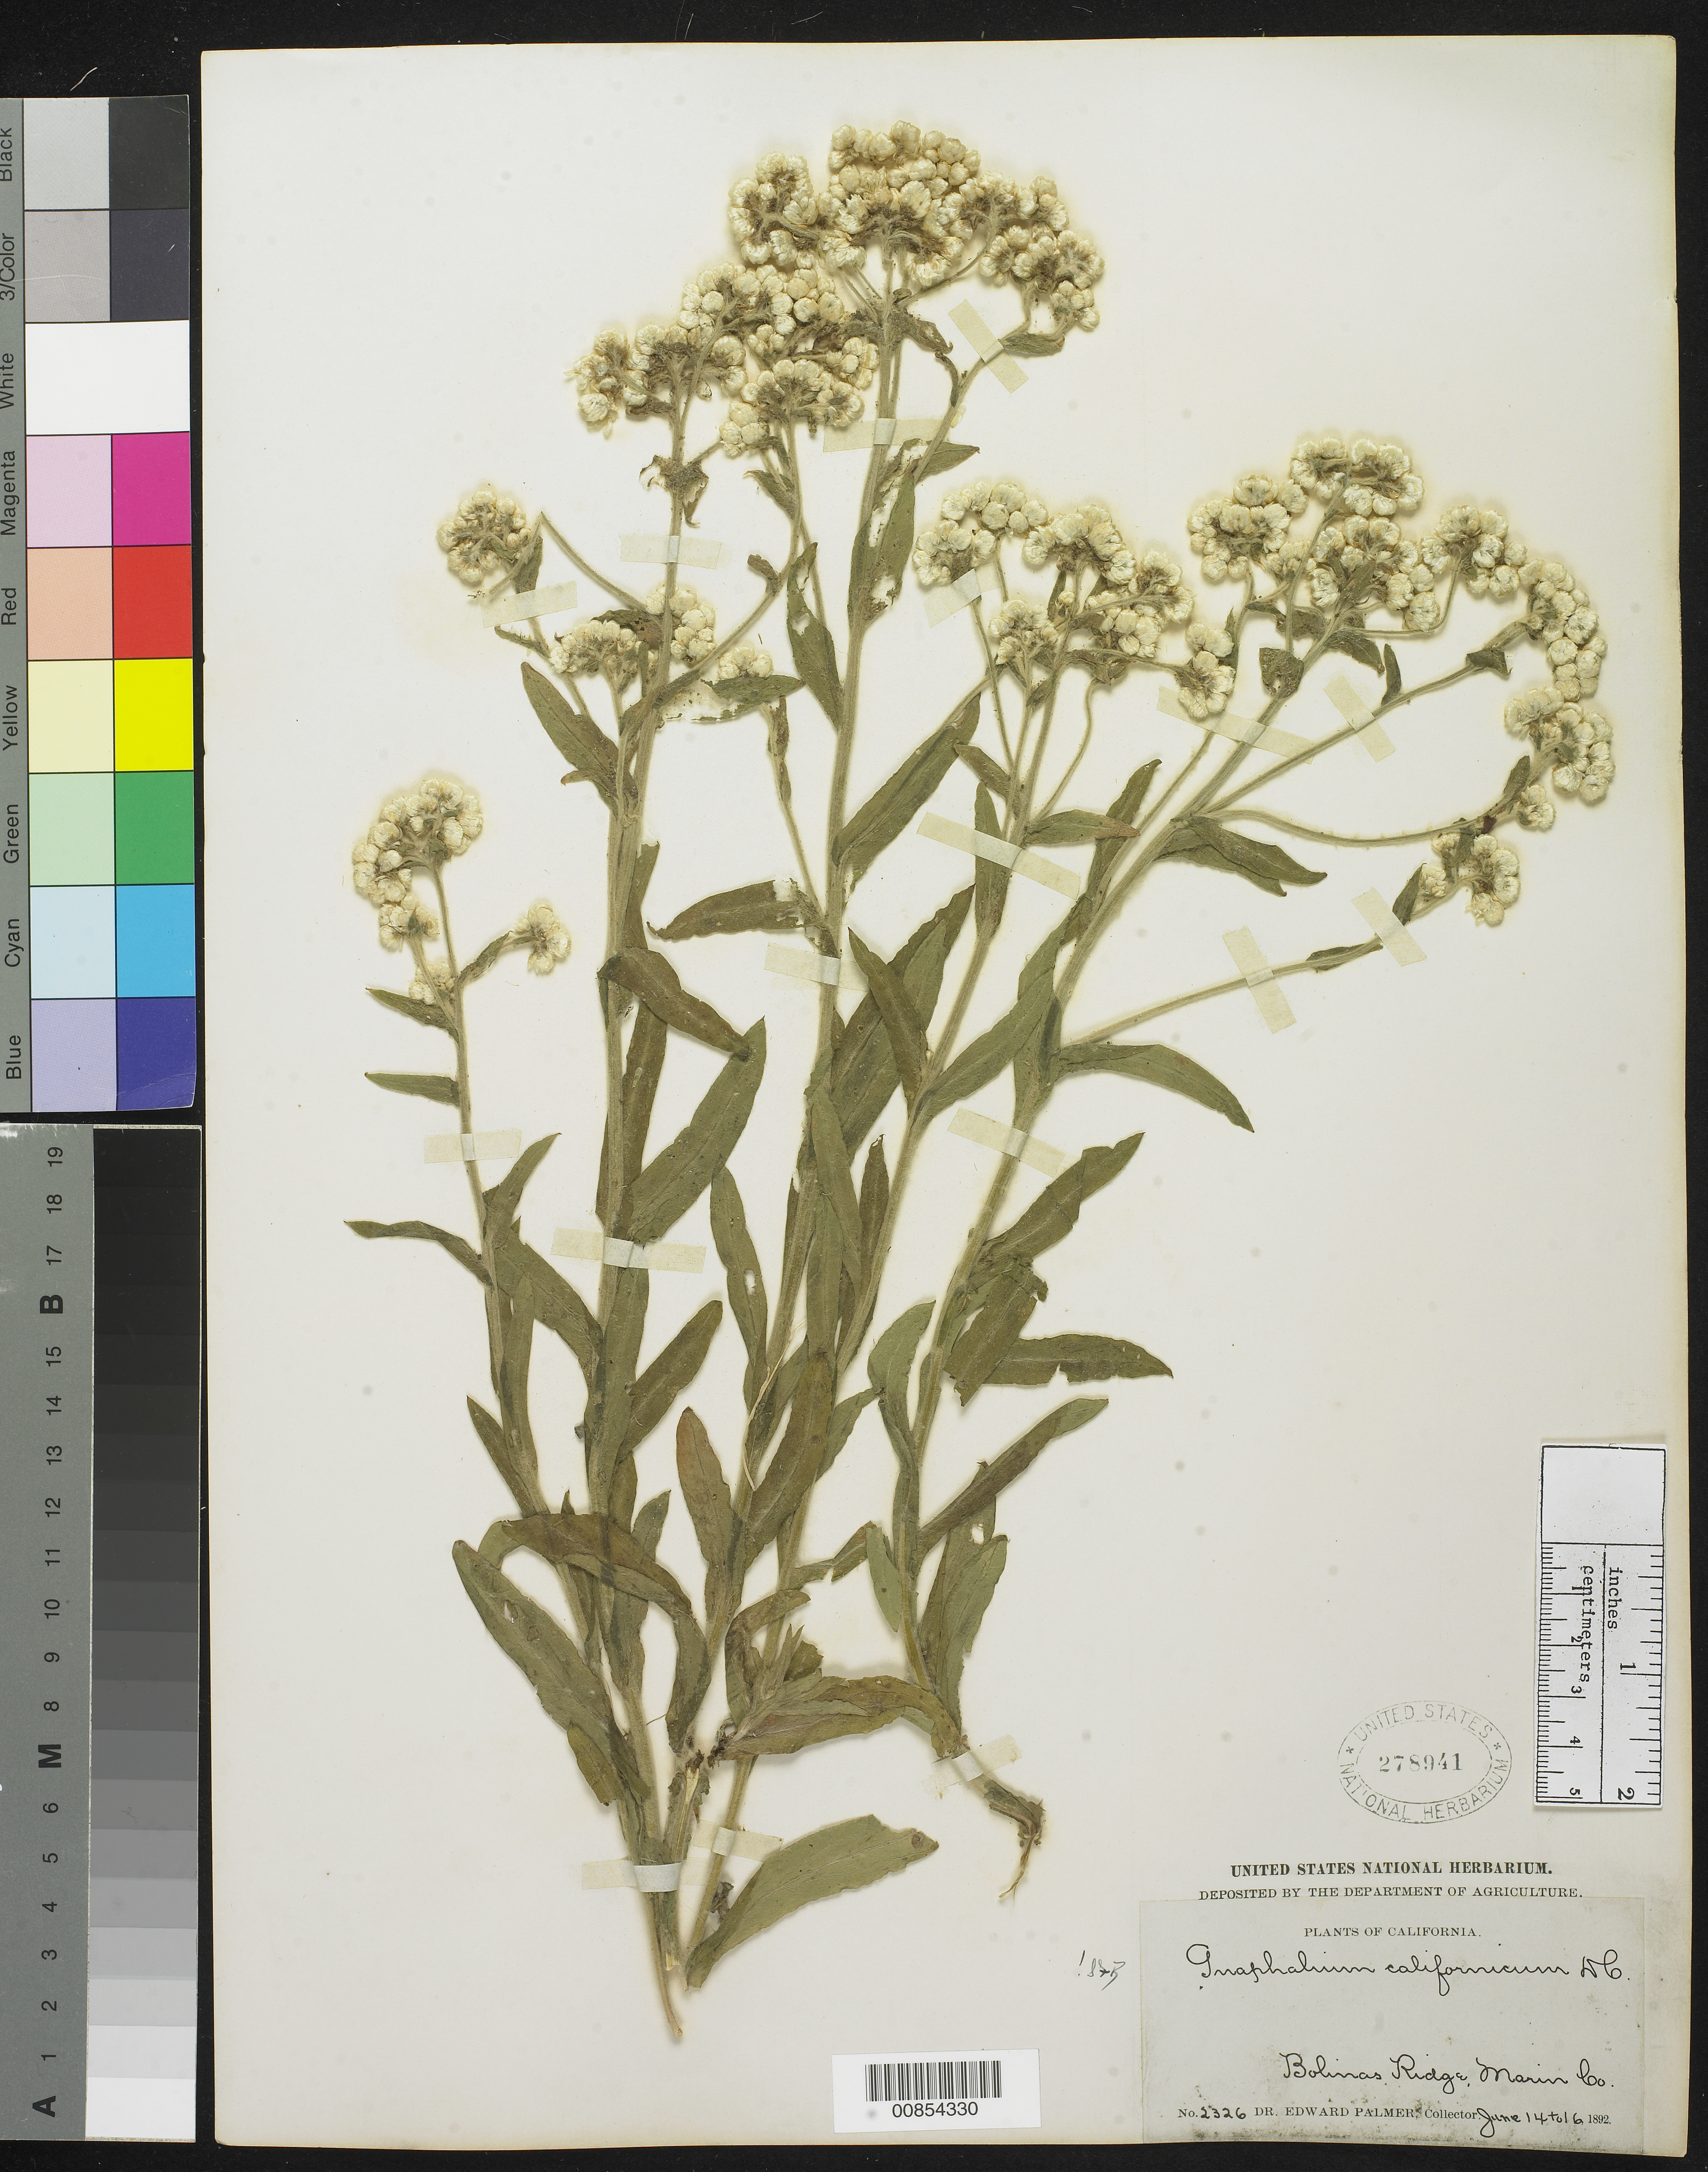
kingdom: Plantae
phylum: Tracheophyta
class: Magnoliopsida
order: Asterales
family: Asteraceae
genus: Pseudognaphalium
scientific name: Pseudognaphalium californicum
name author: (DC.) Anderb.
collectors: E. Palmer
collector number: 2326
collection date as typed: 14 Jun 1892 to 16 Jun 1892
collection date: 1892-06-14/1892-06-16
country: United States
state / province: California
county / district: Marin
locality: Bolinas Ridge, Marin County, California.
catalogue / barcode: US 278941